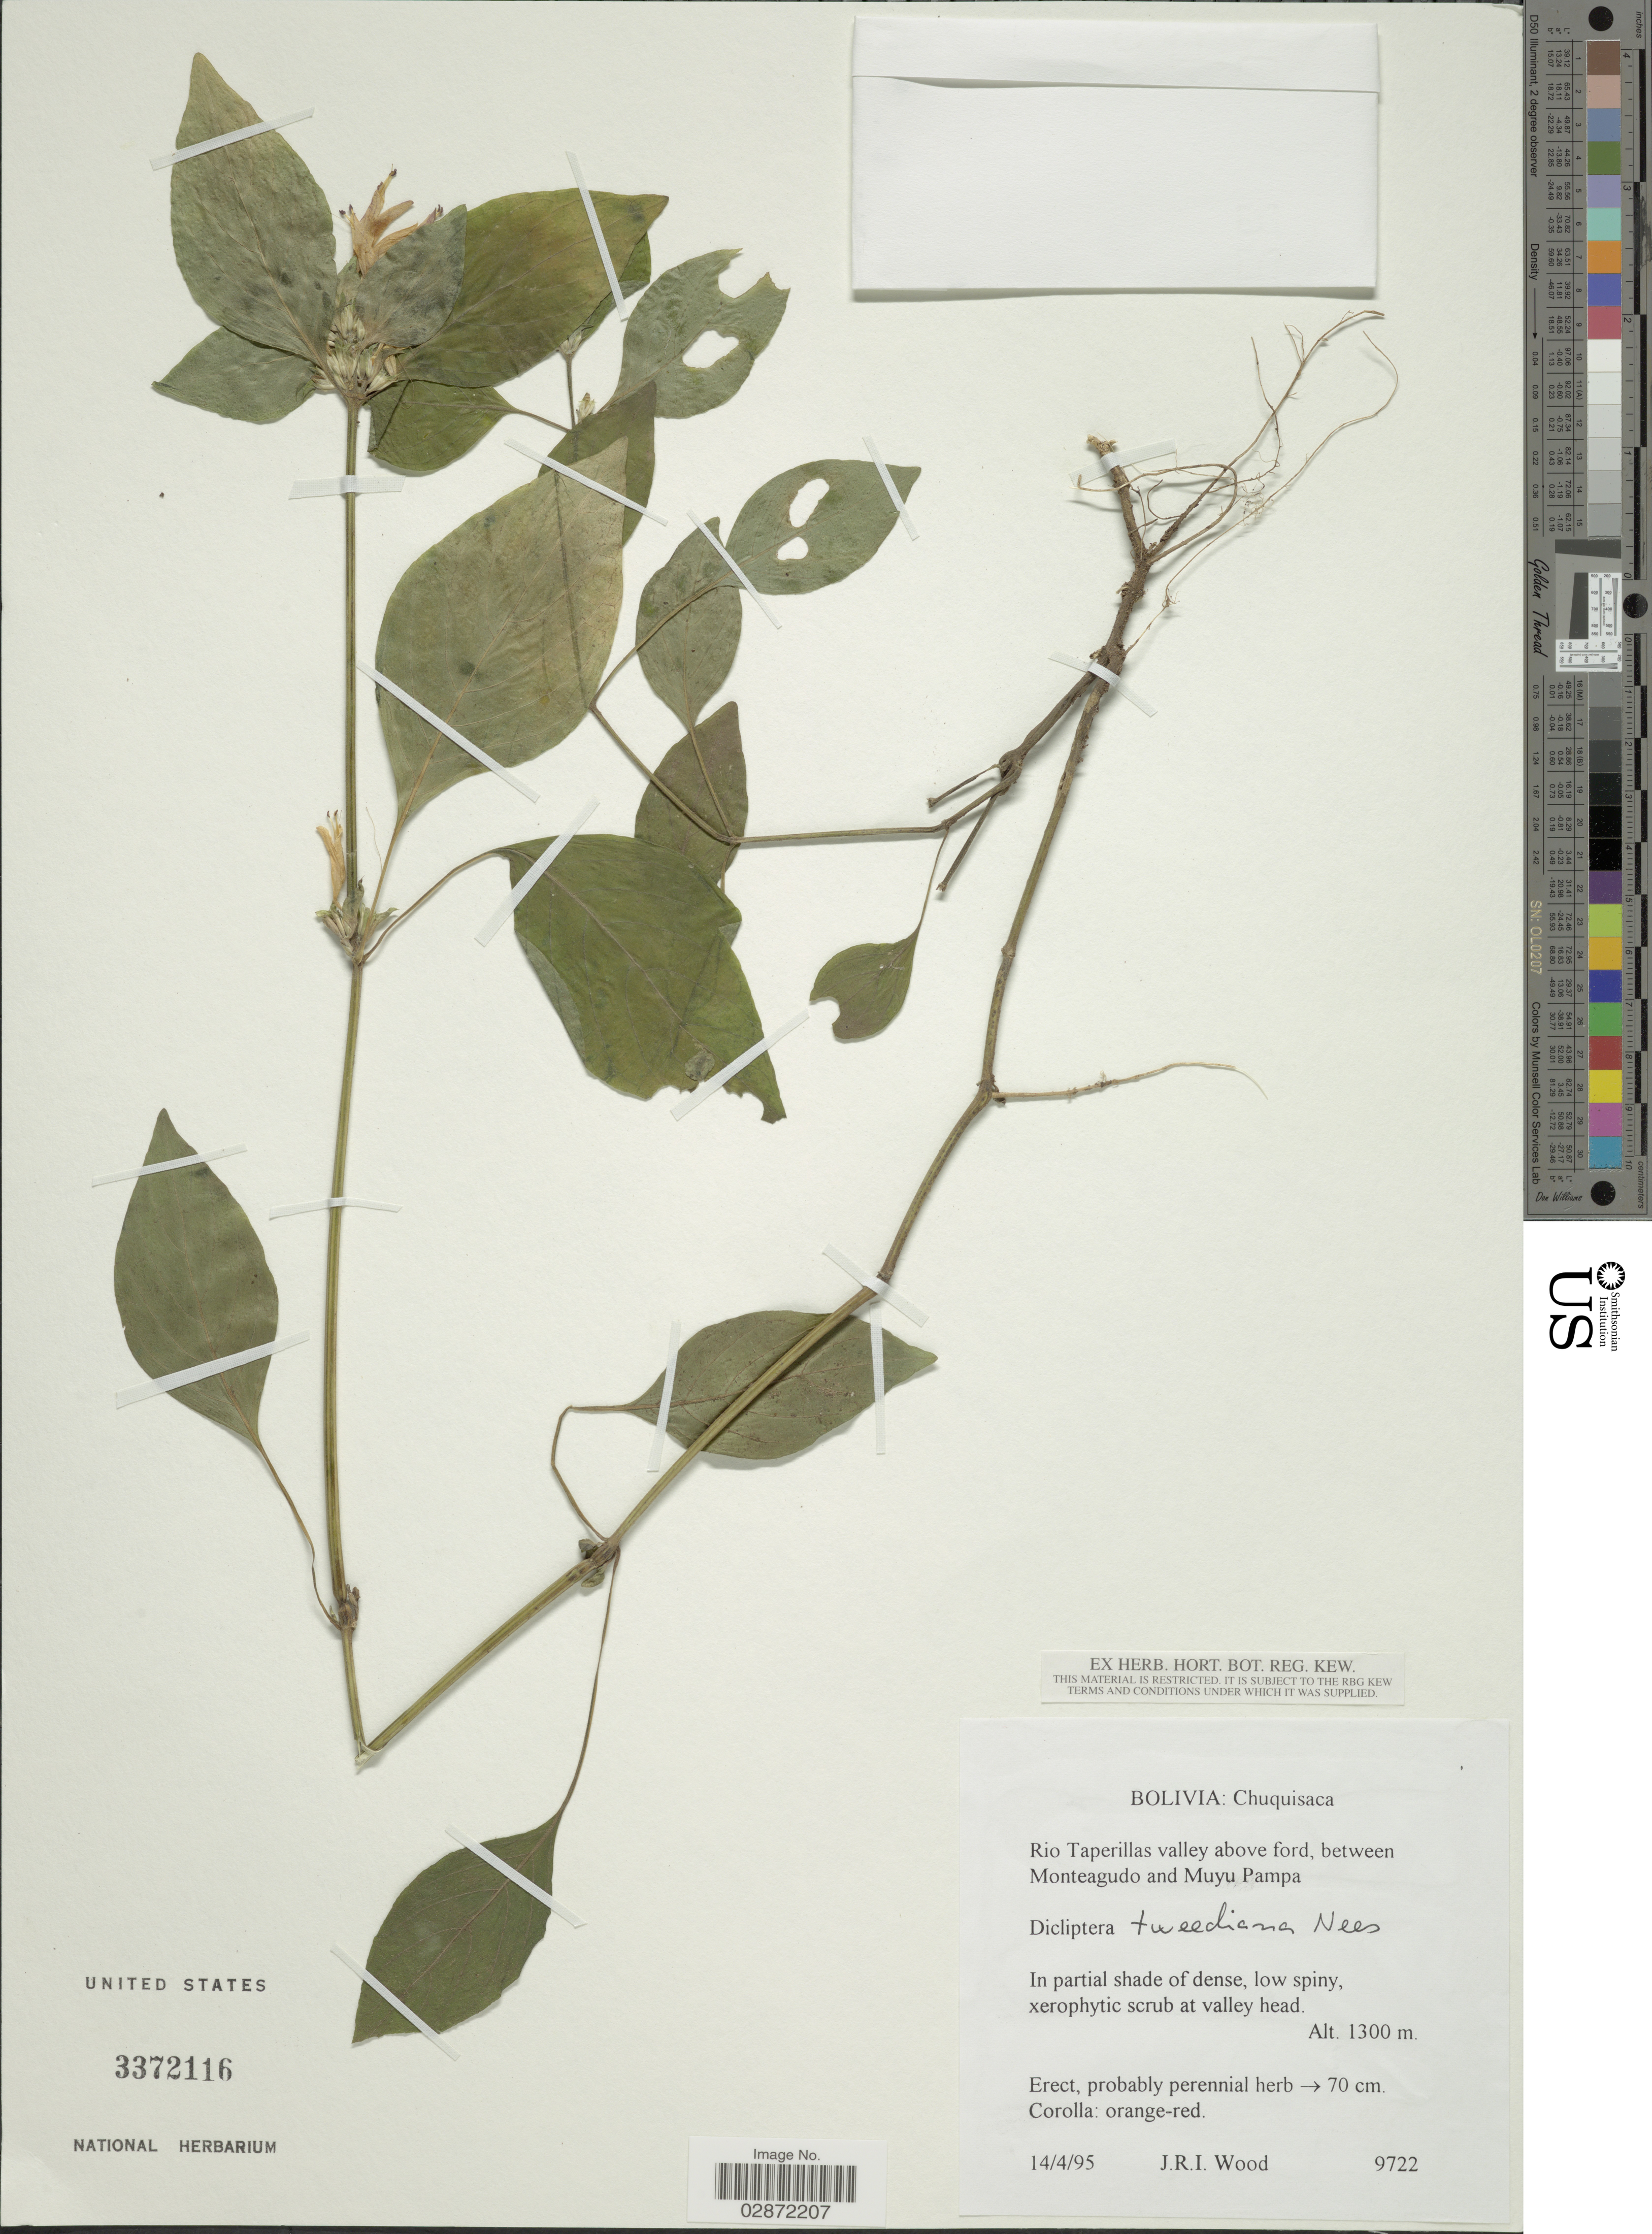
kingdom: Plantae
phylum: Tracheophyta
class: Magnoliopsida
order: Lamiales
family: Acanthaceae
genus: Dicliptera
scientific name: Dicliptera squarrosa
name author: Nees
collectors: J. R. I. Wood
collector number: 9722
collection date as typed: Transcribed d/m/y: 14/4/95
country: Bolivia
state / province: Chuquisaca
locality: Rio Taperillas valley above ford, between Monteagudo and Muyu Pampa.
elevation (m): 1300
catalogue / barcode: US 3372116